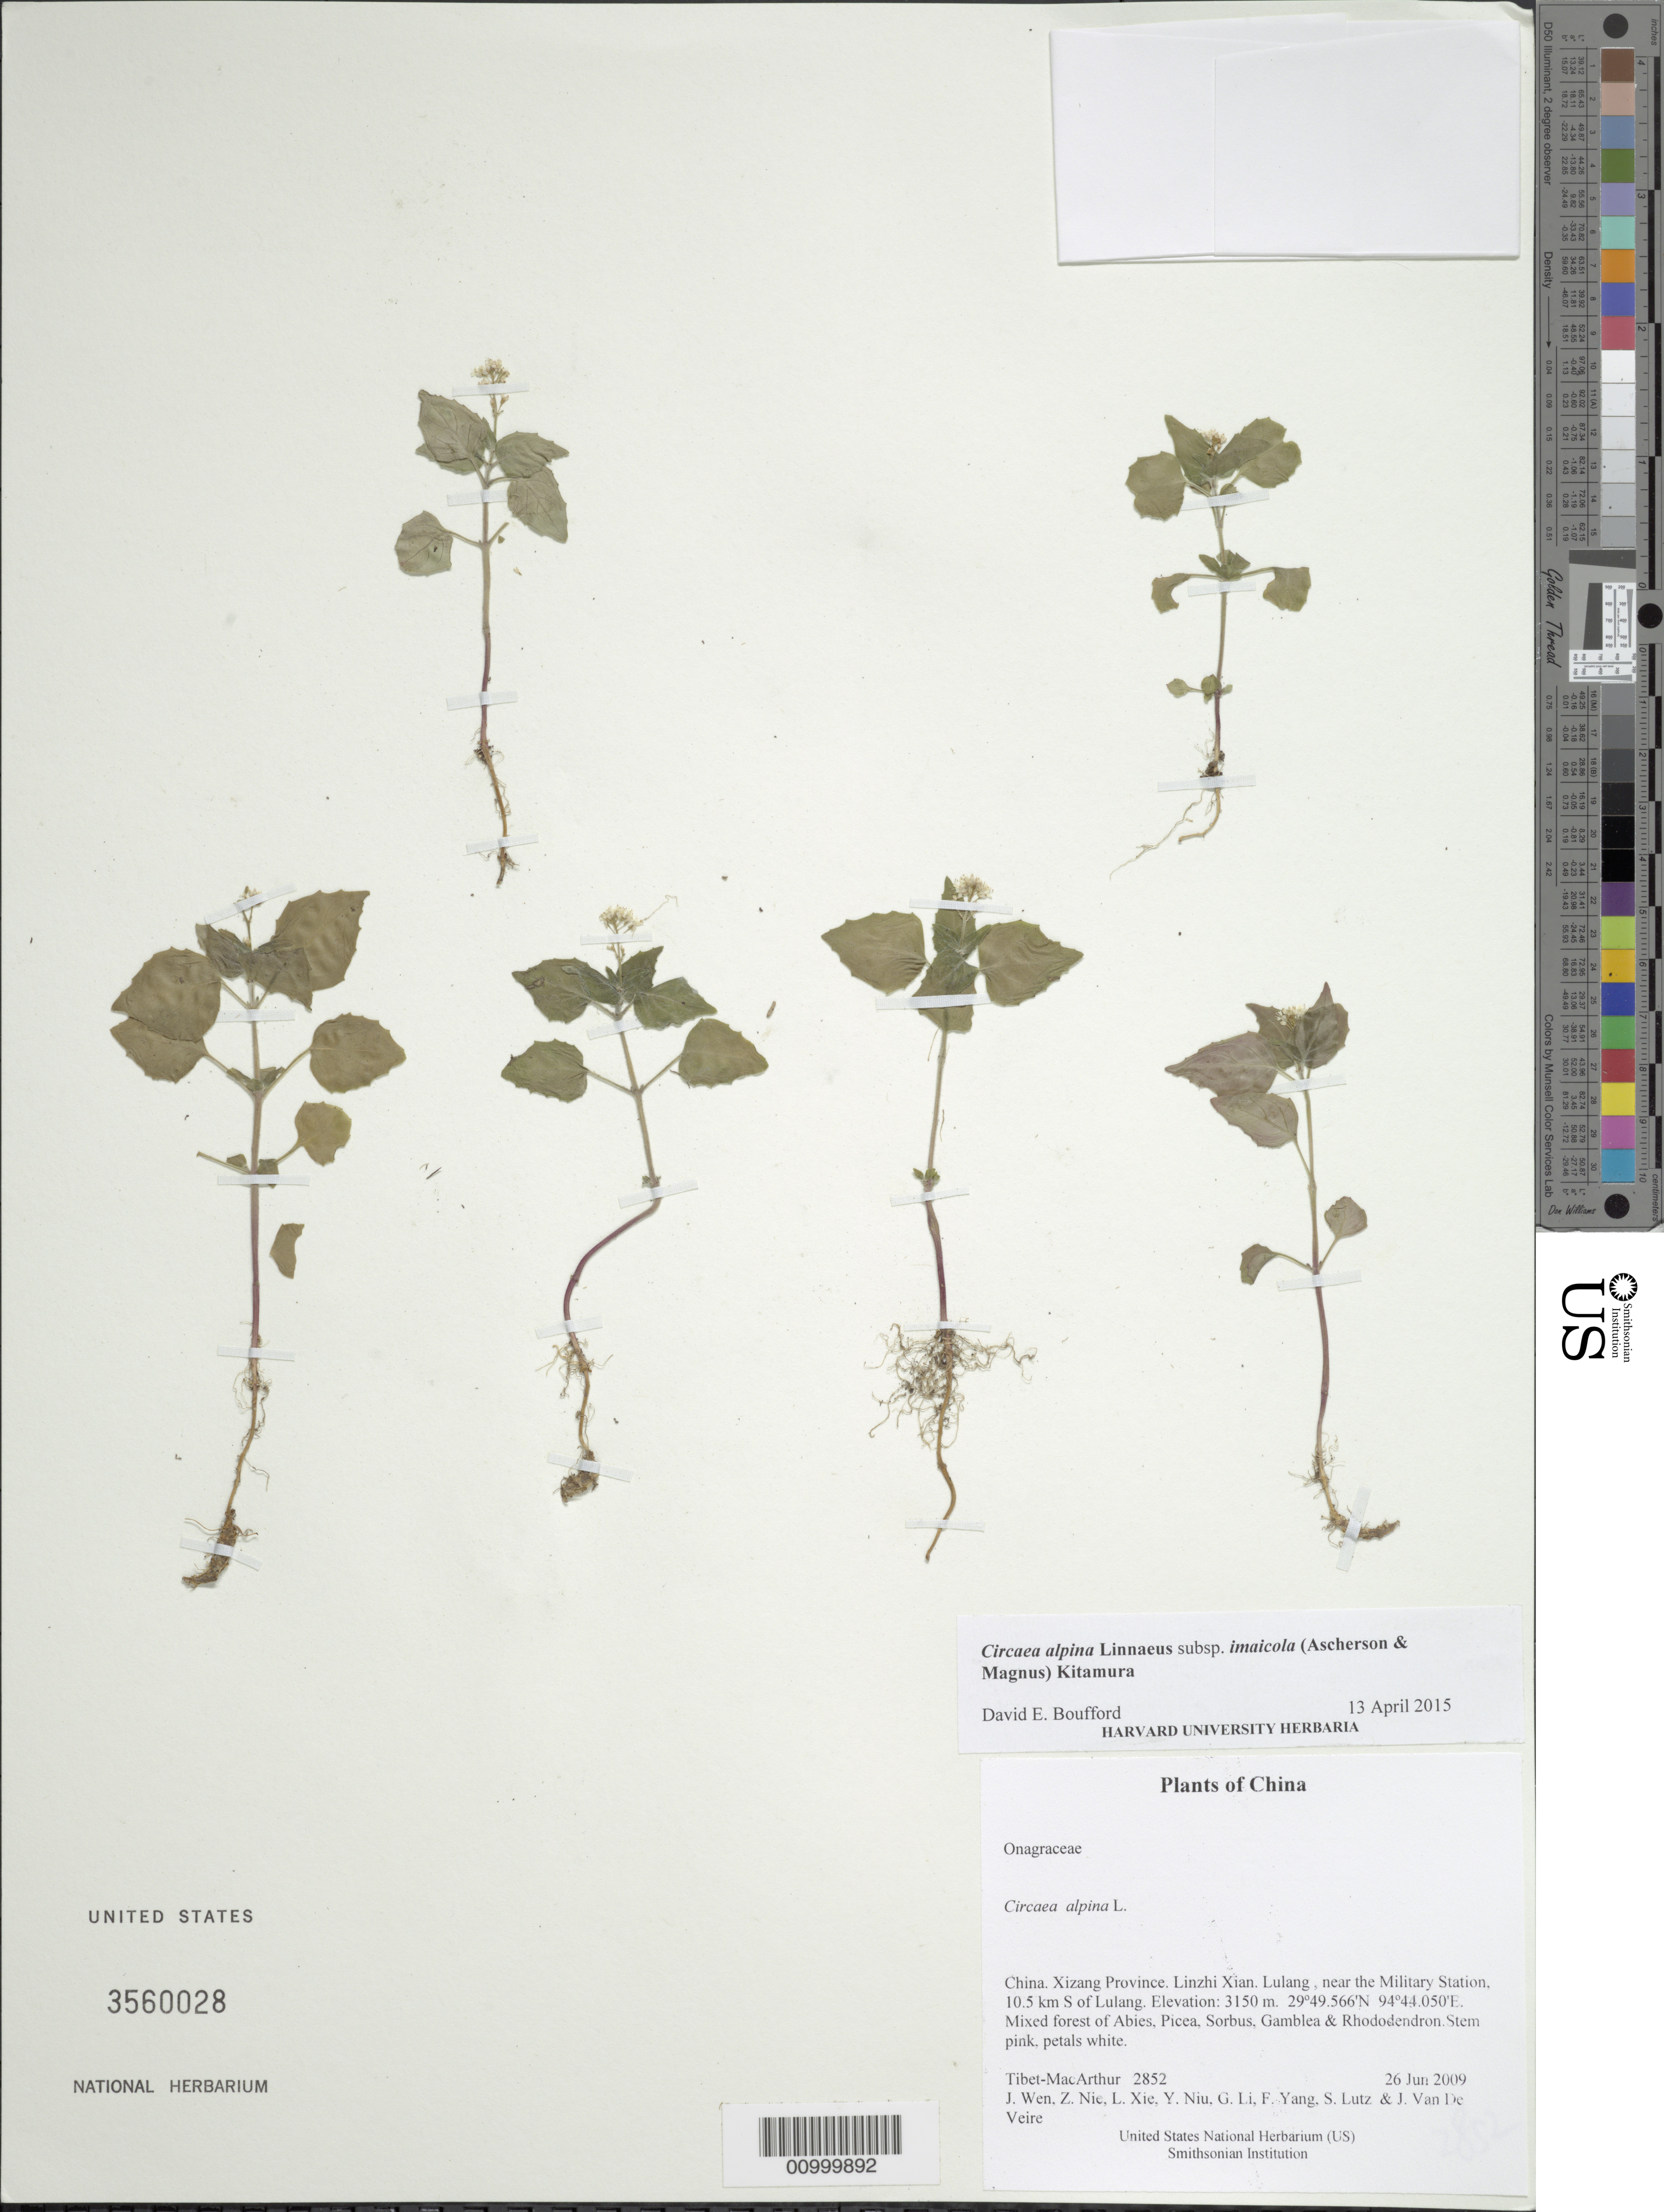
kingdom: Plantae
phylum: Tracheophyta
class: Magnoliopsida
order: Myrtales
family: Onagraceae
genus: Circaea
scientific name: Circaea alpina subsp. imaicola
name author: (Asch. & Magnus) Kitam.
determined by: Boufford, D. E.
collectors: Tibet-MacArthur, J. Wen, Z. Nie, L. Xie, Y. Niu, G. Li, F. Yang, S. Lutz & J. Van De Veire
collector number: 2852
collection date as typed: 26 Jun 2009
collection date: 2009-06-26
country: China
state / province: Xizang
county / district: Linzhi Xian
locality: Lulang , near the Military Station, 10.5 km S of Lulang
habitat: Mixed forest of Abies, Picea, Sorbus, Gamblea & Rhododendron.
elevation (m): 3150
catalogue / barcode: US 3560028